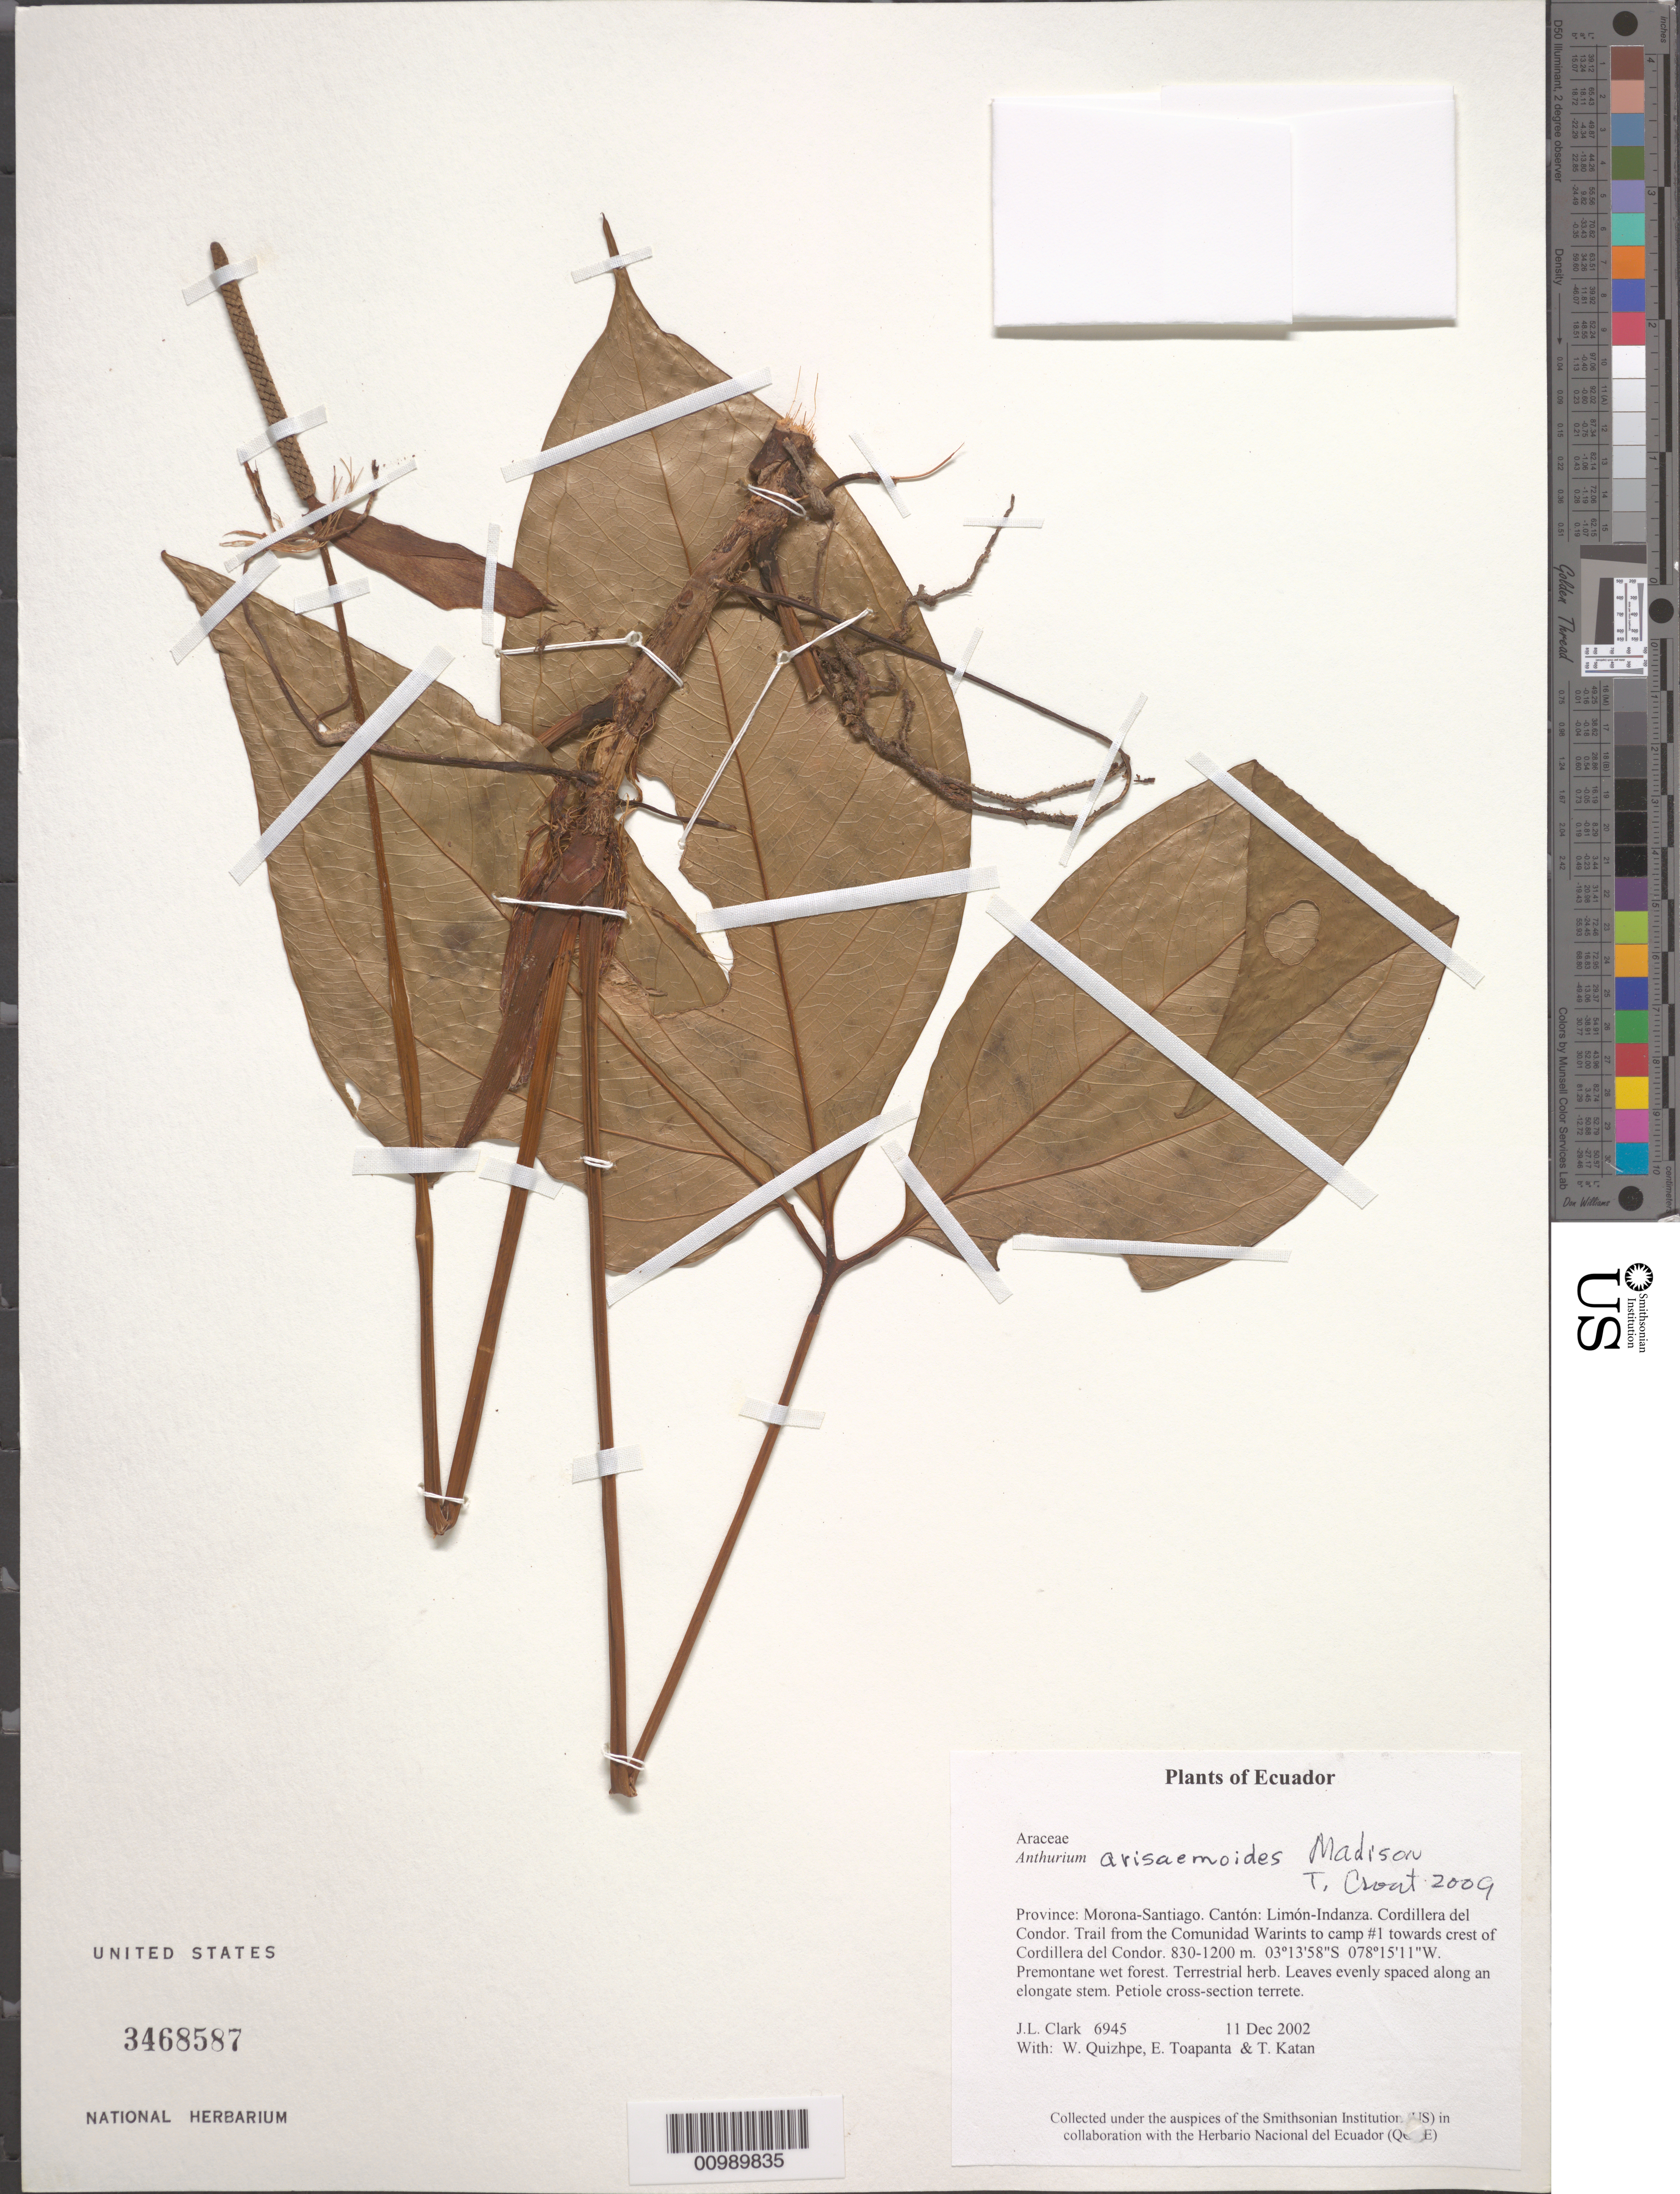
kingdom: Plantae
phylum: Tracheophyta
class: Liliopsida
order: Alismatales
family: Araceae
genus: Anthurium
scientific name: Anthurium arisaemoides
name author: Madison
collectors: J. L. Clark, W. Quizhpe, E. Toapanta & T. Katan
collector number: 6945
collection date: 2002-12-11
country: Ecuador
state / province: Morona-Santiago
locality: Cantón: Limón-Indanza. Cordillera del Condor. Trail from the Comunidad Warints to camp #1 towards crest of Cordillera del Condor.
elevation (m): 830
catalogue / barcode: US 3468587